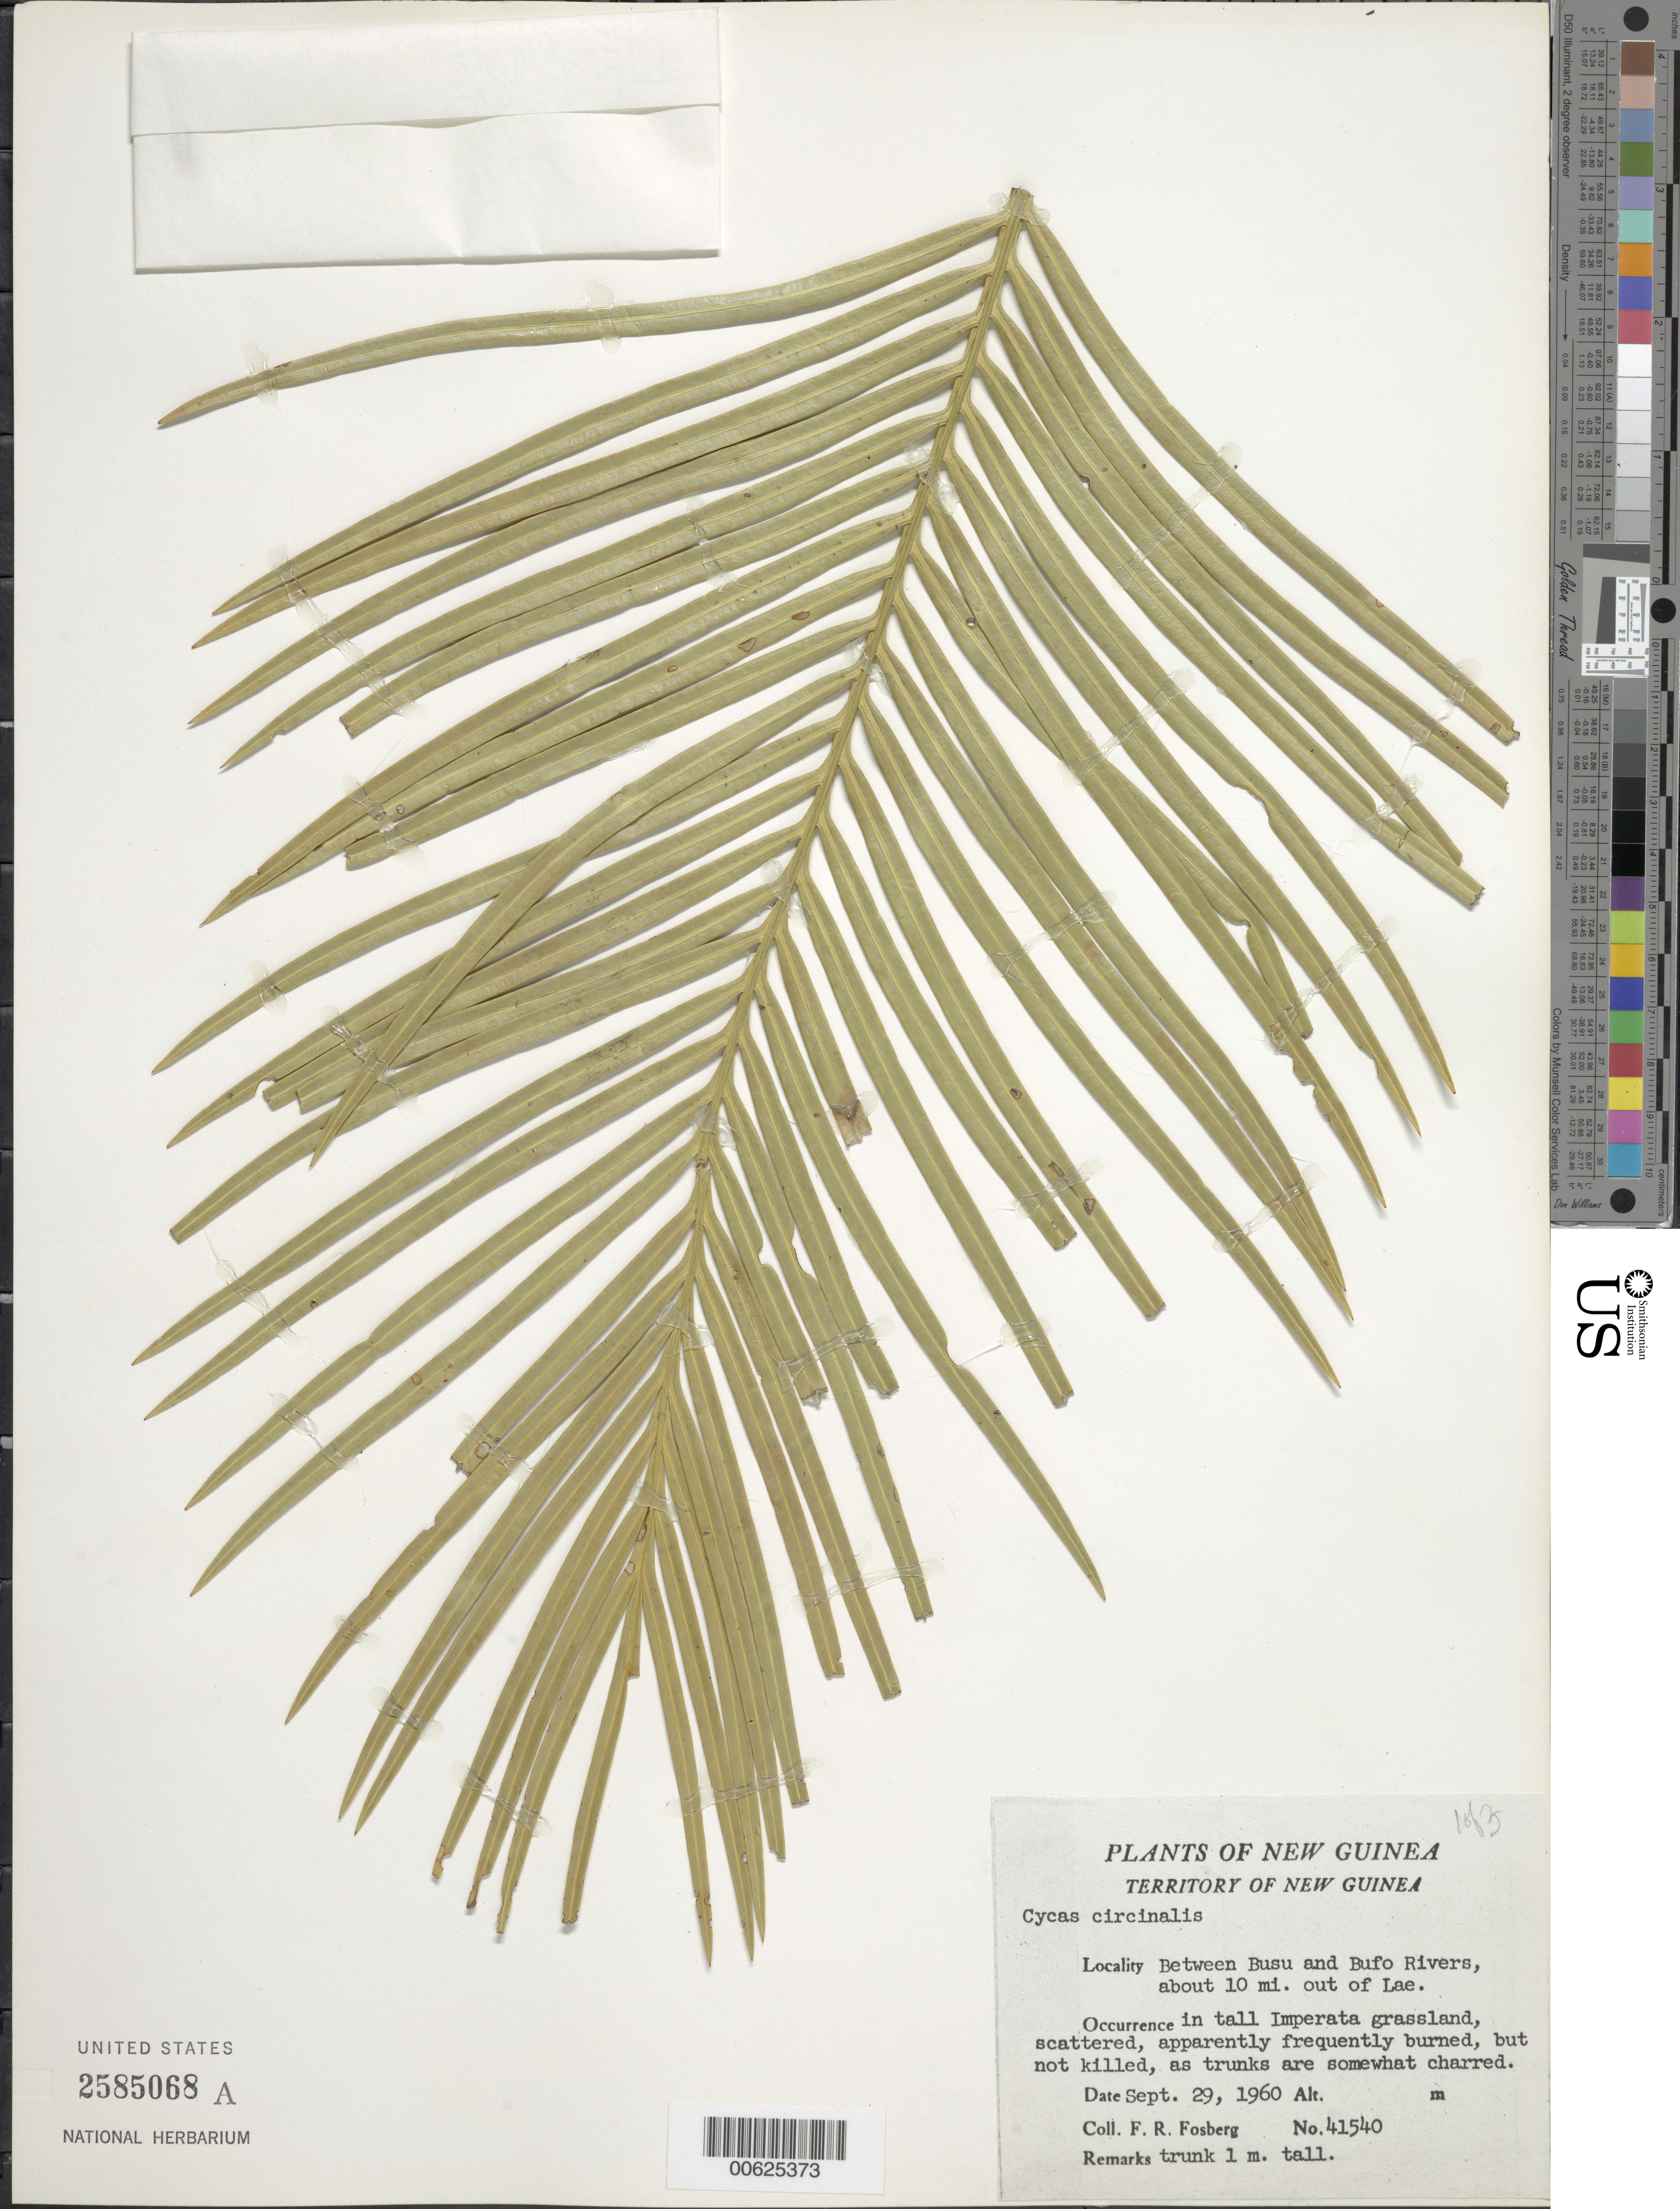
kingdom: Plantae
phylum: Tracheophyta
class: Cycadopsida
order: Cycadales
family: Cycadaceae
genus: Cycas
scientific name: Cycas sp.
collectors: F. R. Fosberg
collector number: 41540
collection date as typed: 29 Sep 1960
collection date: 1960-09-29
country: Papua New Guinea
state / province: Morobe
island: New Guinea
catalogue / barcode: US 2585068A